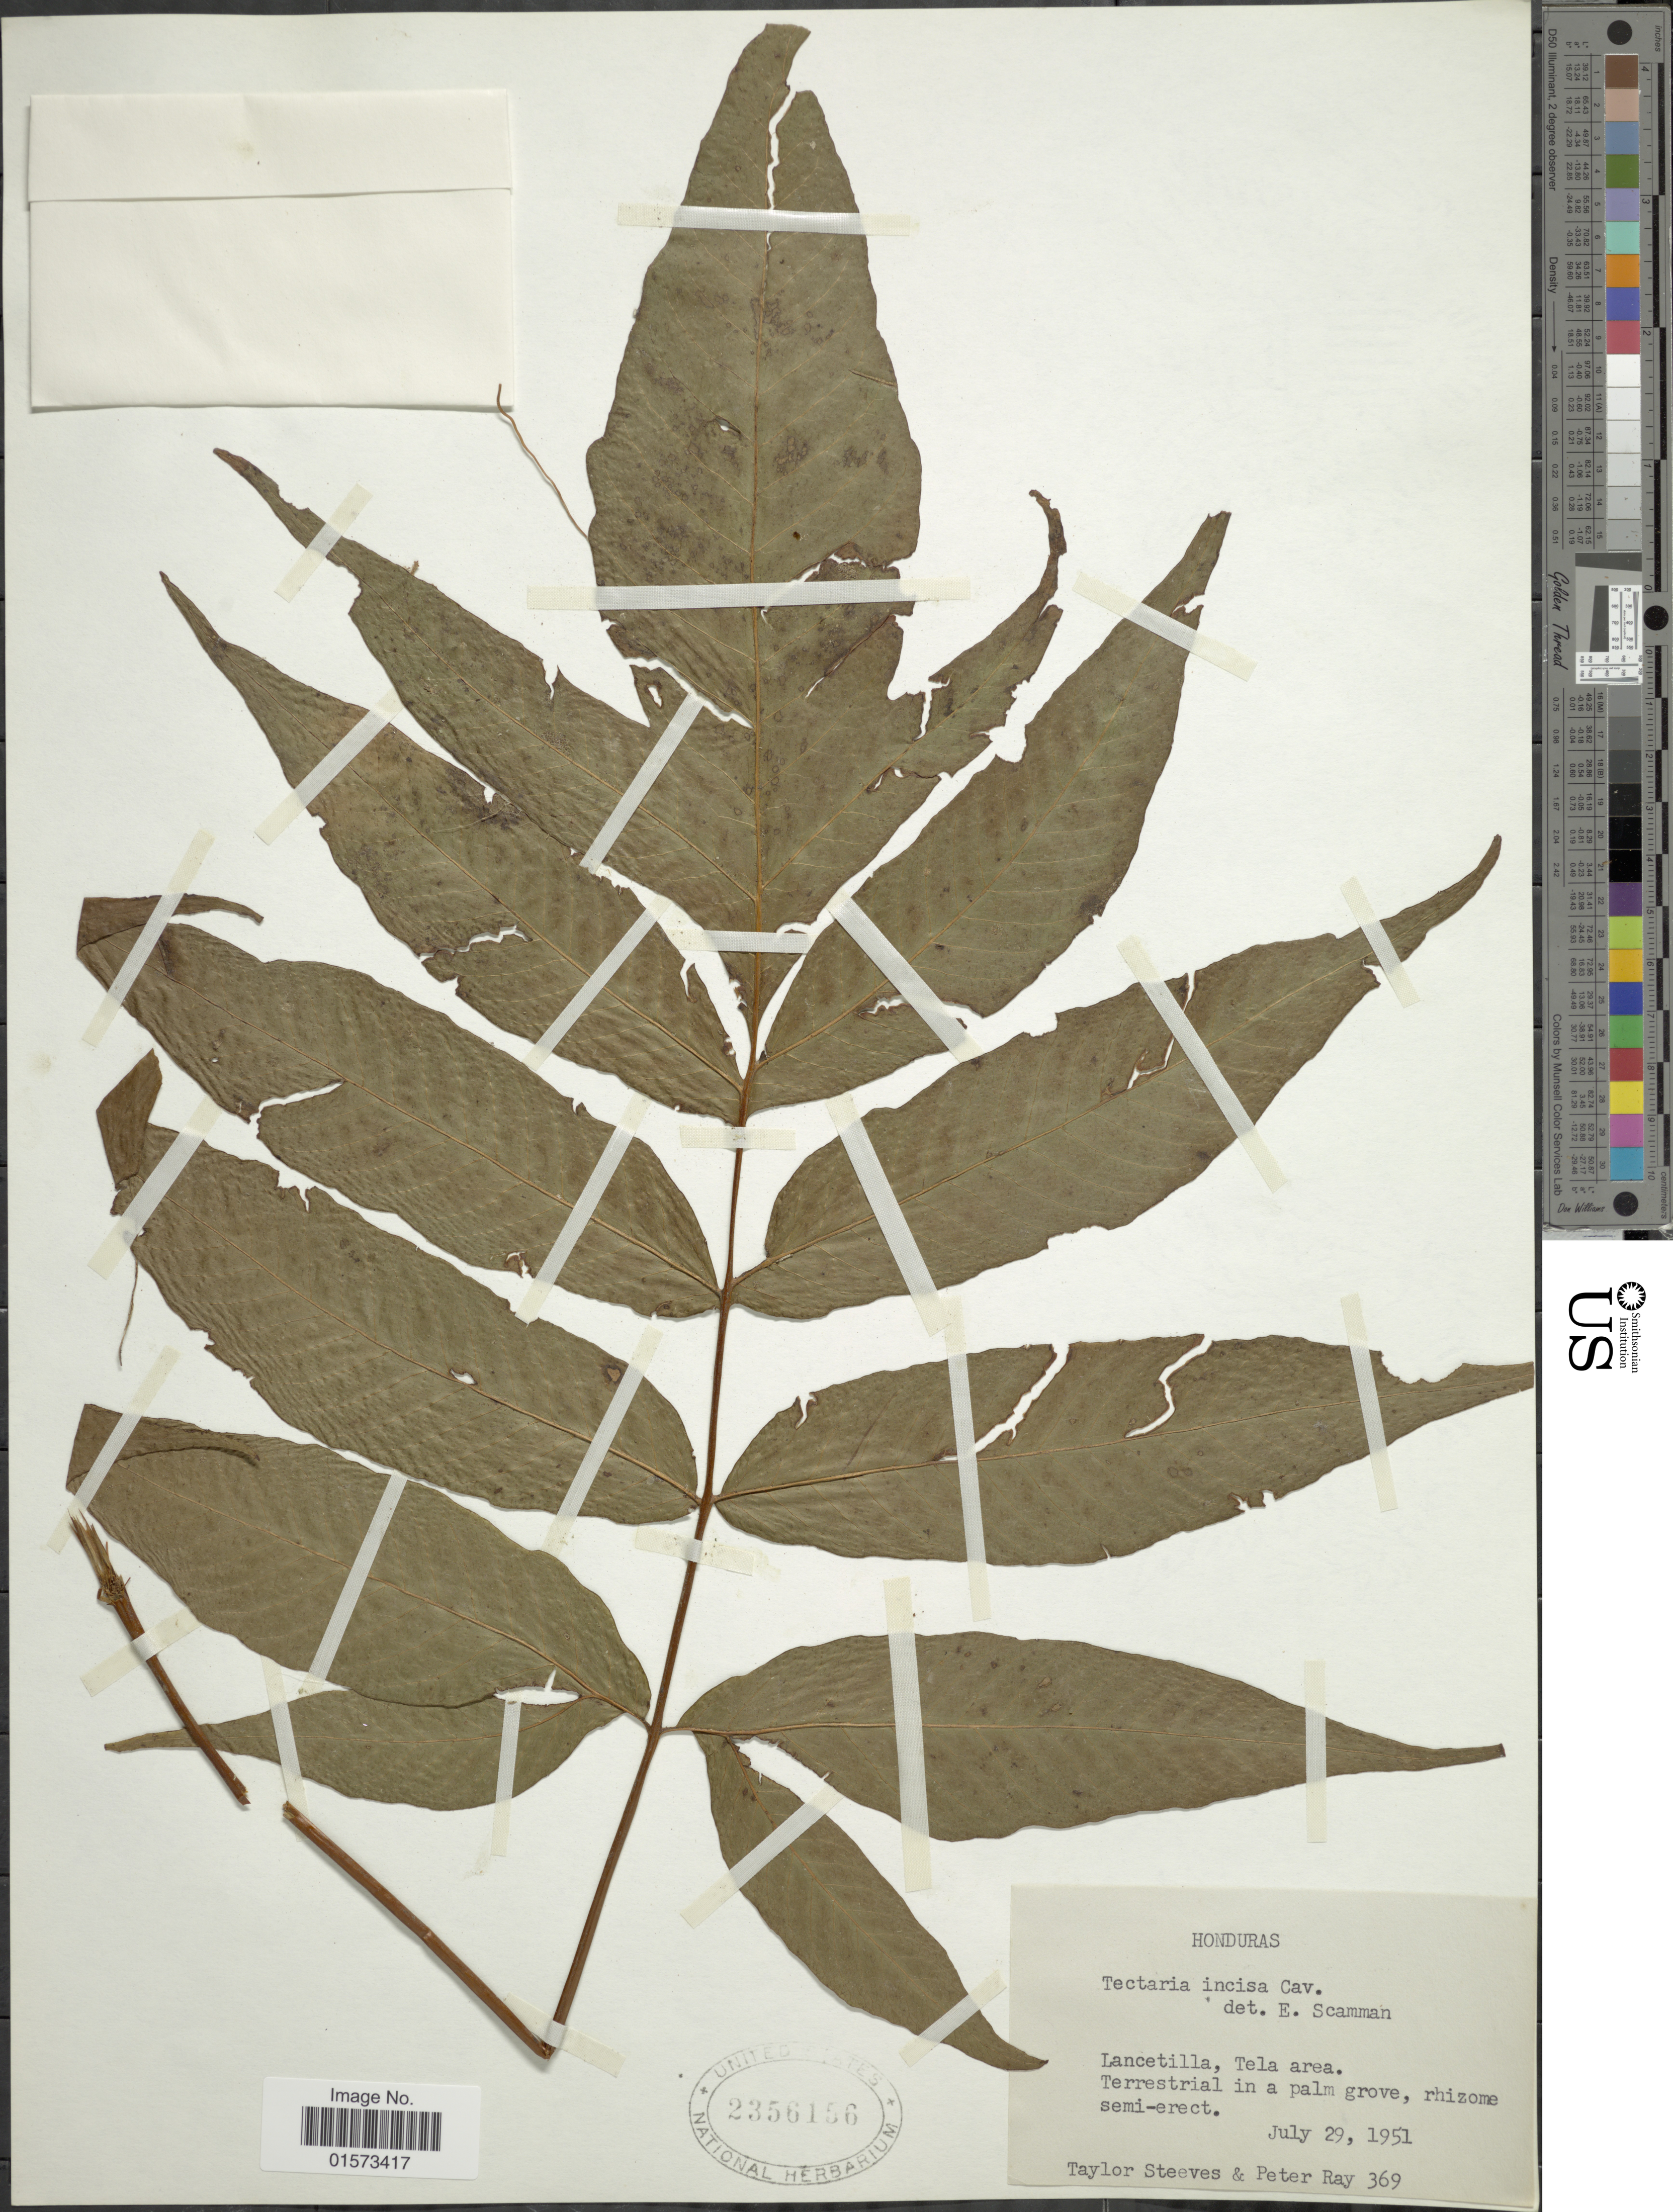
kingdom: Plantae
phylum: Tracheophyta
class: Polypodiopsida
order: Polypodiales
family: Tectariaceae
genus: Tectaria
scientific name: Tectaria incisa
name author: Cav.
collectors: T. Steeves & P. Ray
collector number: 369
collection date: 1951-07-29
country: Honduras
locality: Lancetilla, Tela area. Terrestrial in a palm grove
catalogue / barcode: US 2356156